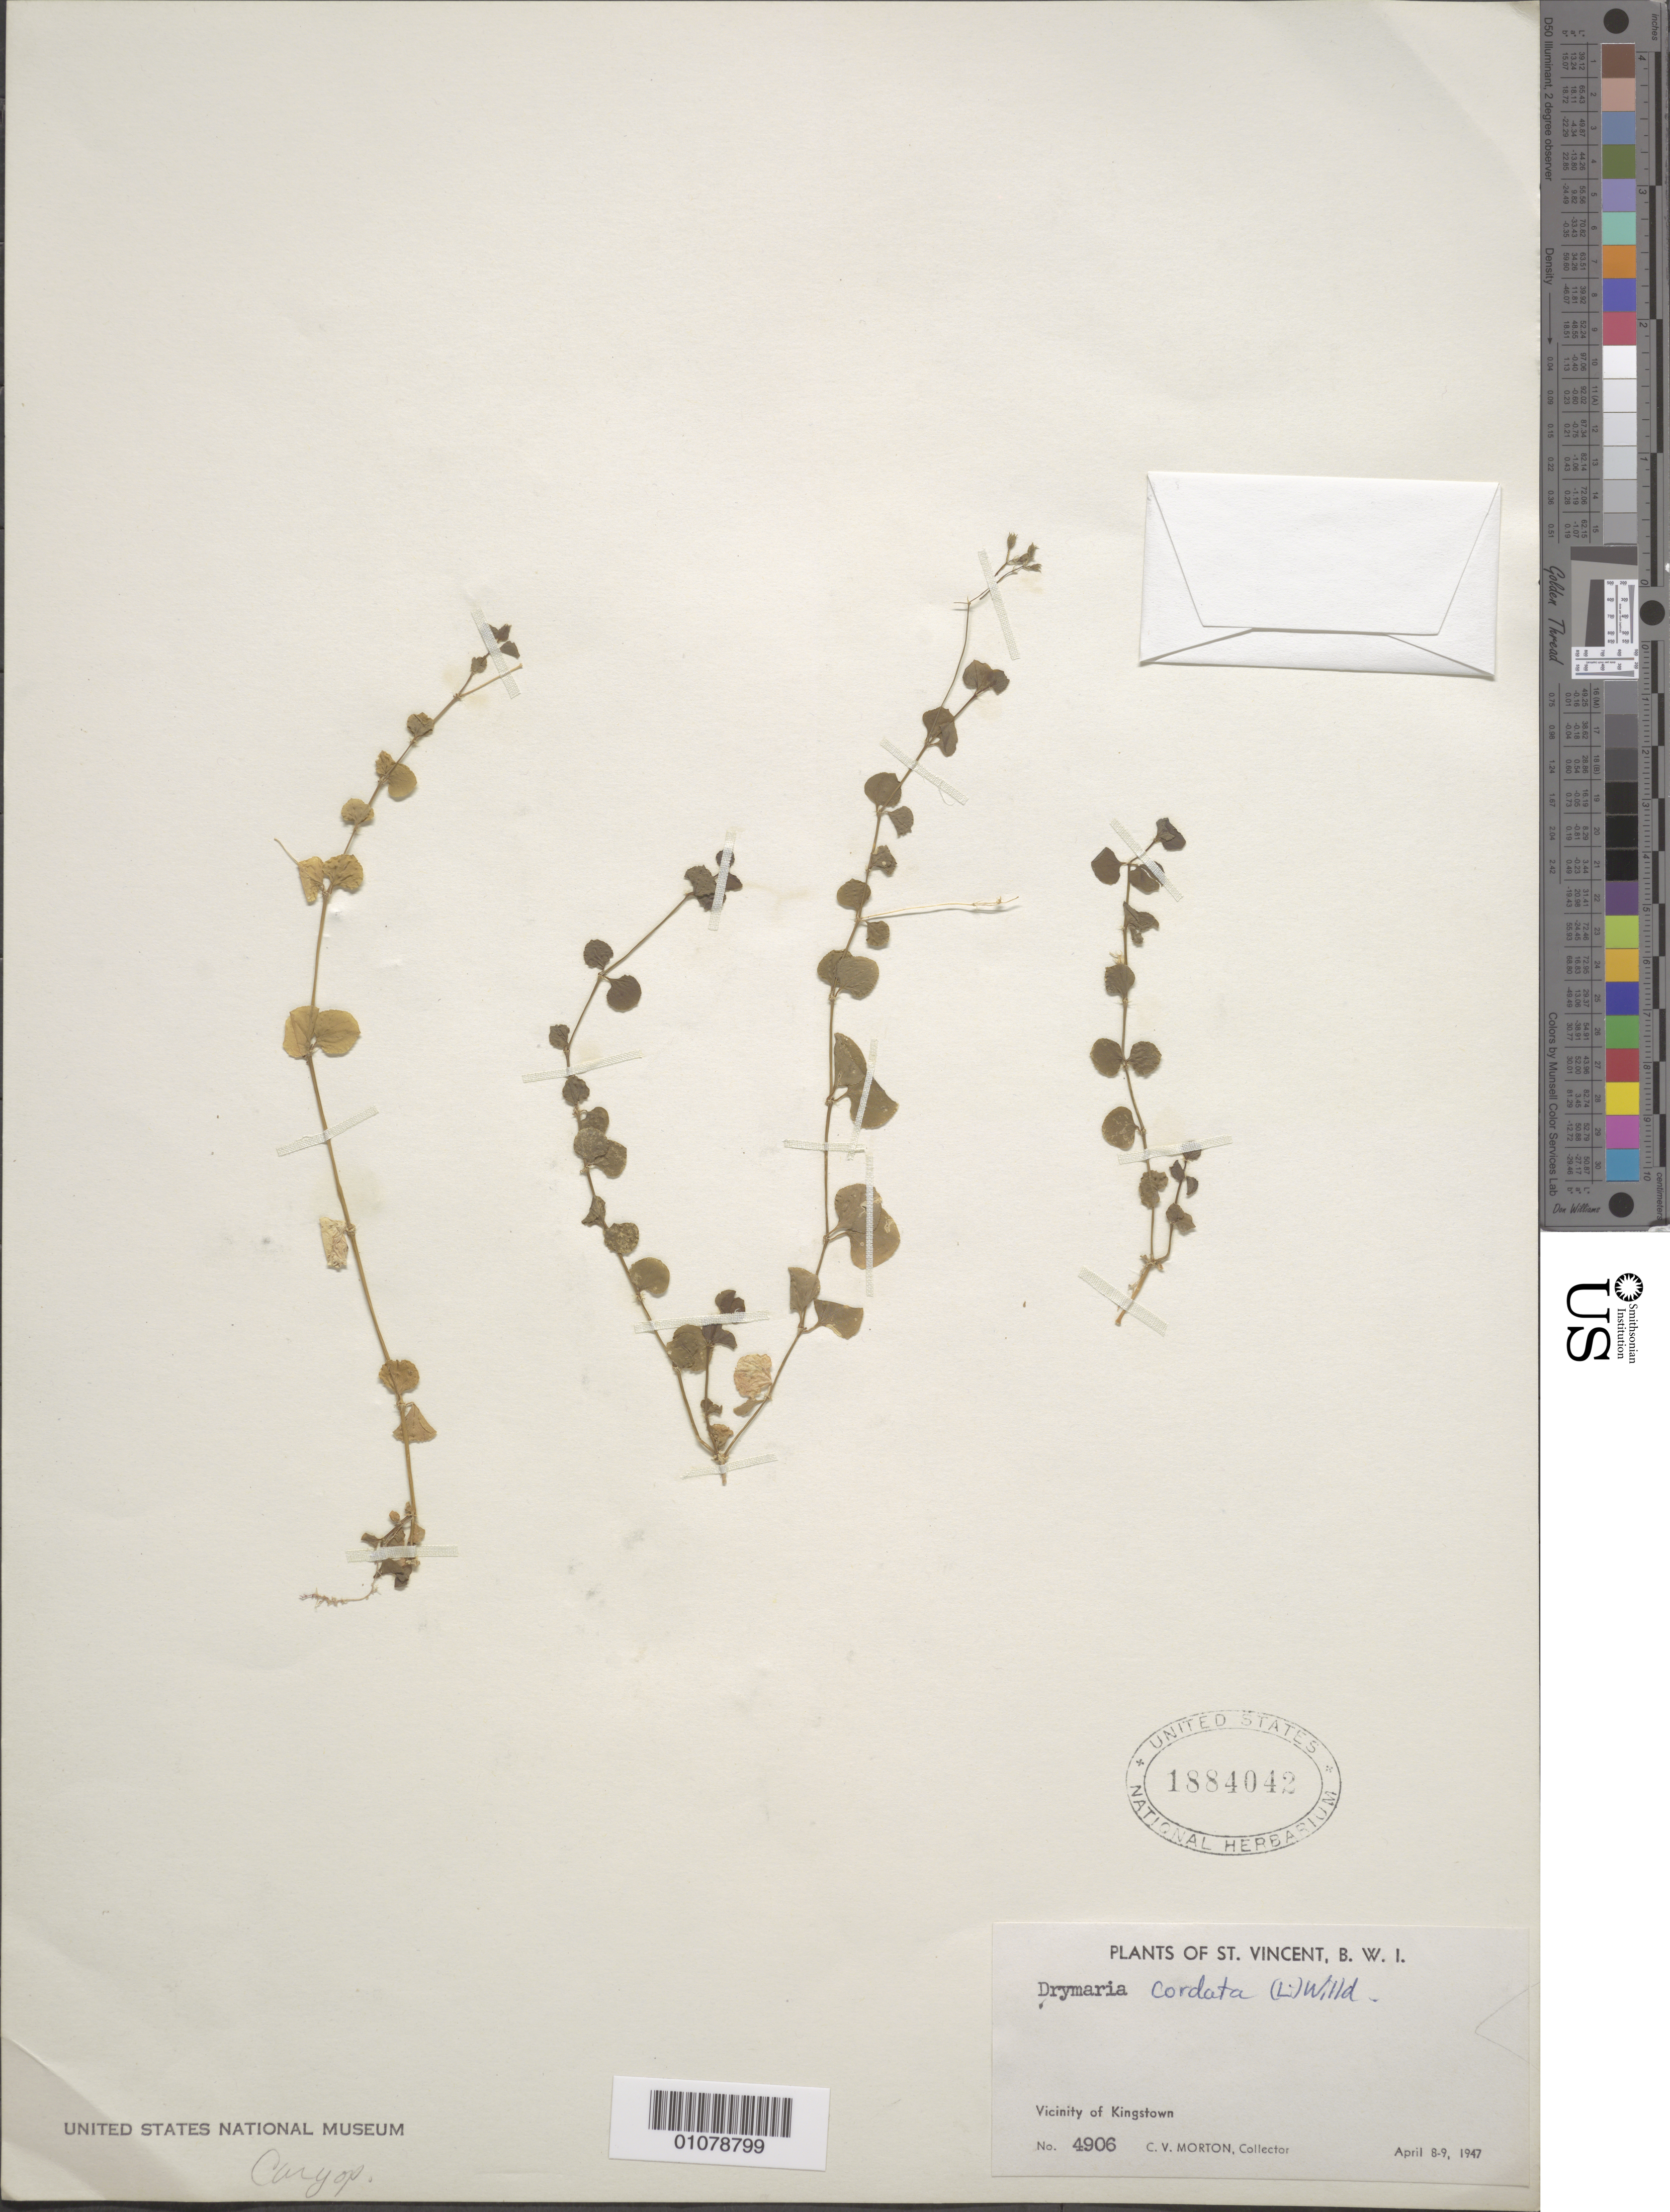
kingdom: Plantae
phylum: Tracheophyta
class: Magnoliopsida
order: Caryophyllales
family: Caryophyllaceae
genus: Drymaria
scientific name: Drymaria cordata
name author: (L.) Willd. ex Schult.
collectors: C. V. Morton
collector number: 4906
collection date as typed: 08 Apr 1947 to 19 Apr 1947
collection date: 1947-04-08/1947-04-19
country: St. Vincent - Grenadines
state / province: Saint George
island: St. Vincent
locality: Vicinity of Kingstown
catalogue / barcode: US 1994042